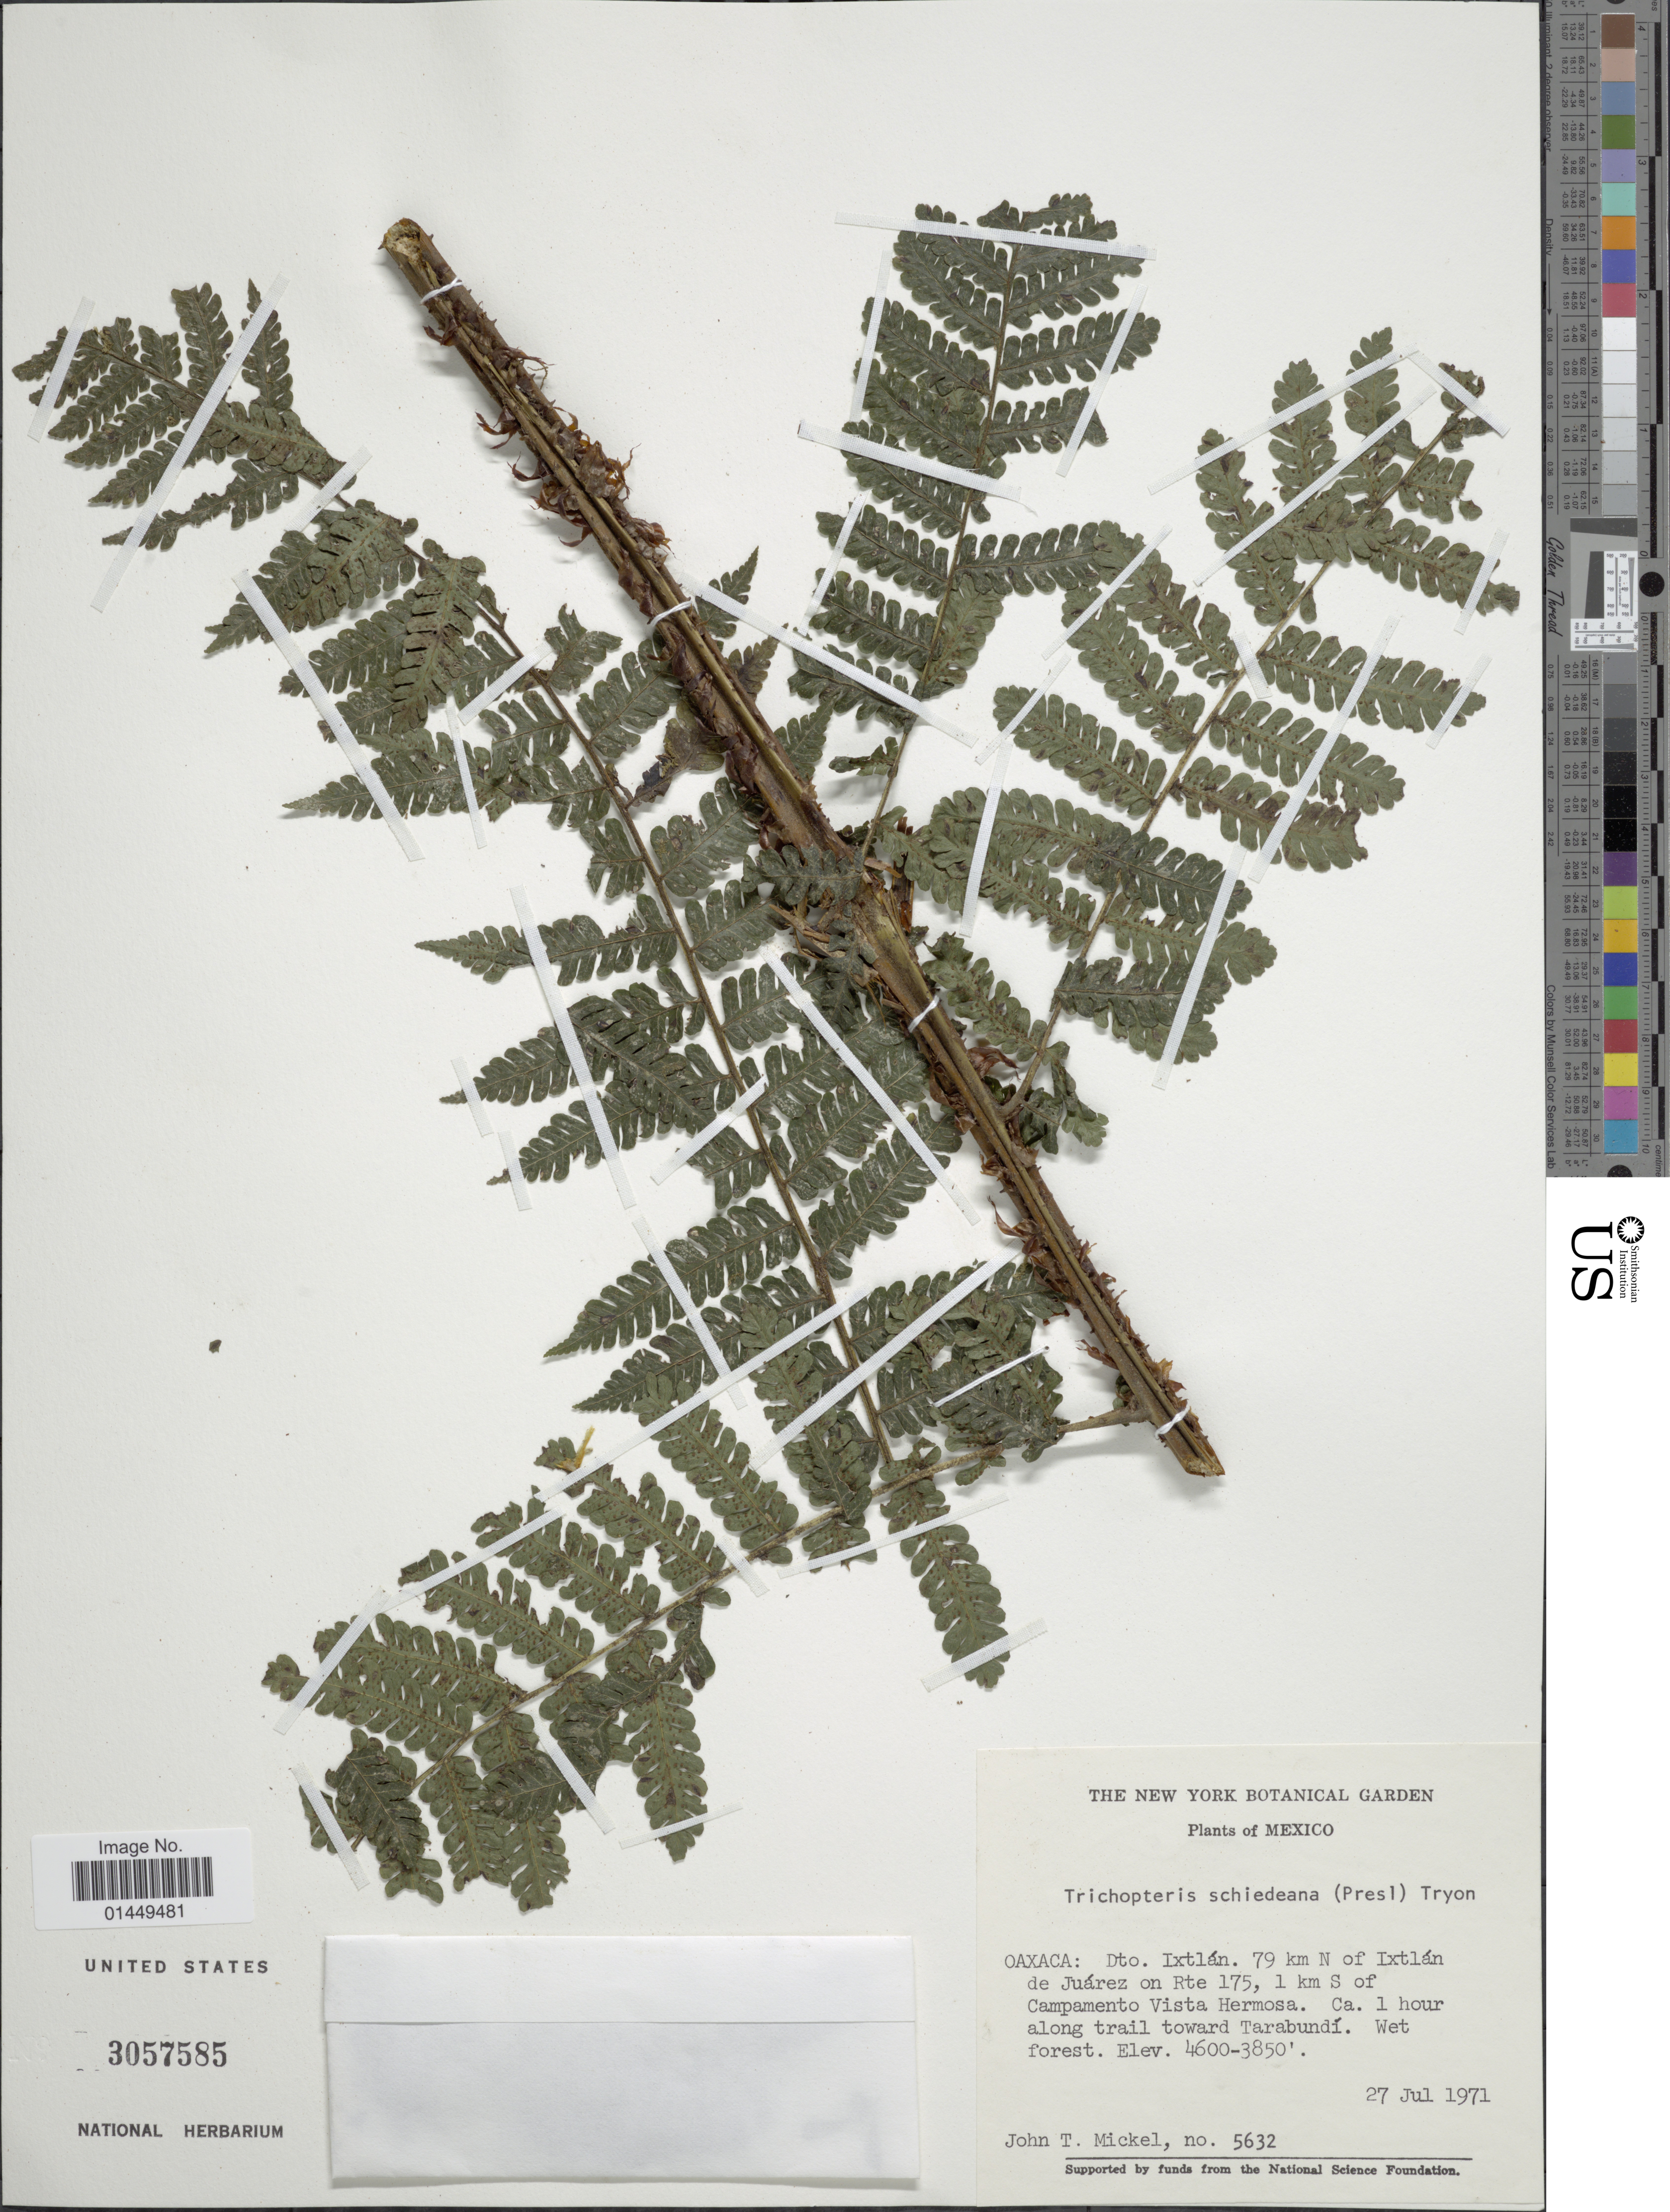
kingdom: Plantae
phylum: Tracheophyta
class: Polypodiopsida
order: Cyatheales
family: Cyatheaceae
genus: Cyathea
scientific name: Cyathea schiedeana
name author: (C. Presl) Domin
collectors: J. T. Mickel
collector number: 5632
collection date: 1971-07-27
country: Mexico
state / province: Oaxaca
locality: Oaxaca: Dto. Ixtlan, 79 km N of Ixtlan de Juarez on Rte 175, 1 km S of Campamento Vista Hermosa. Ca. 1 hour along trail toward Tarabundi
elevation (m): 1173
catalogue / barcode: US 3057585